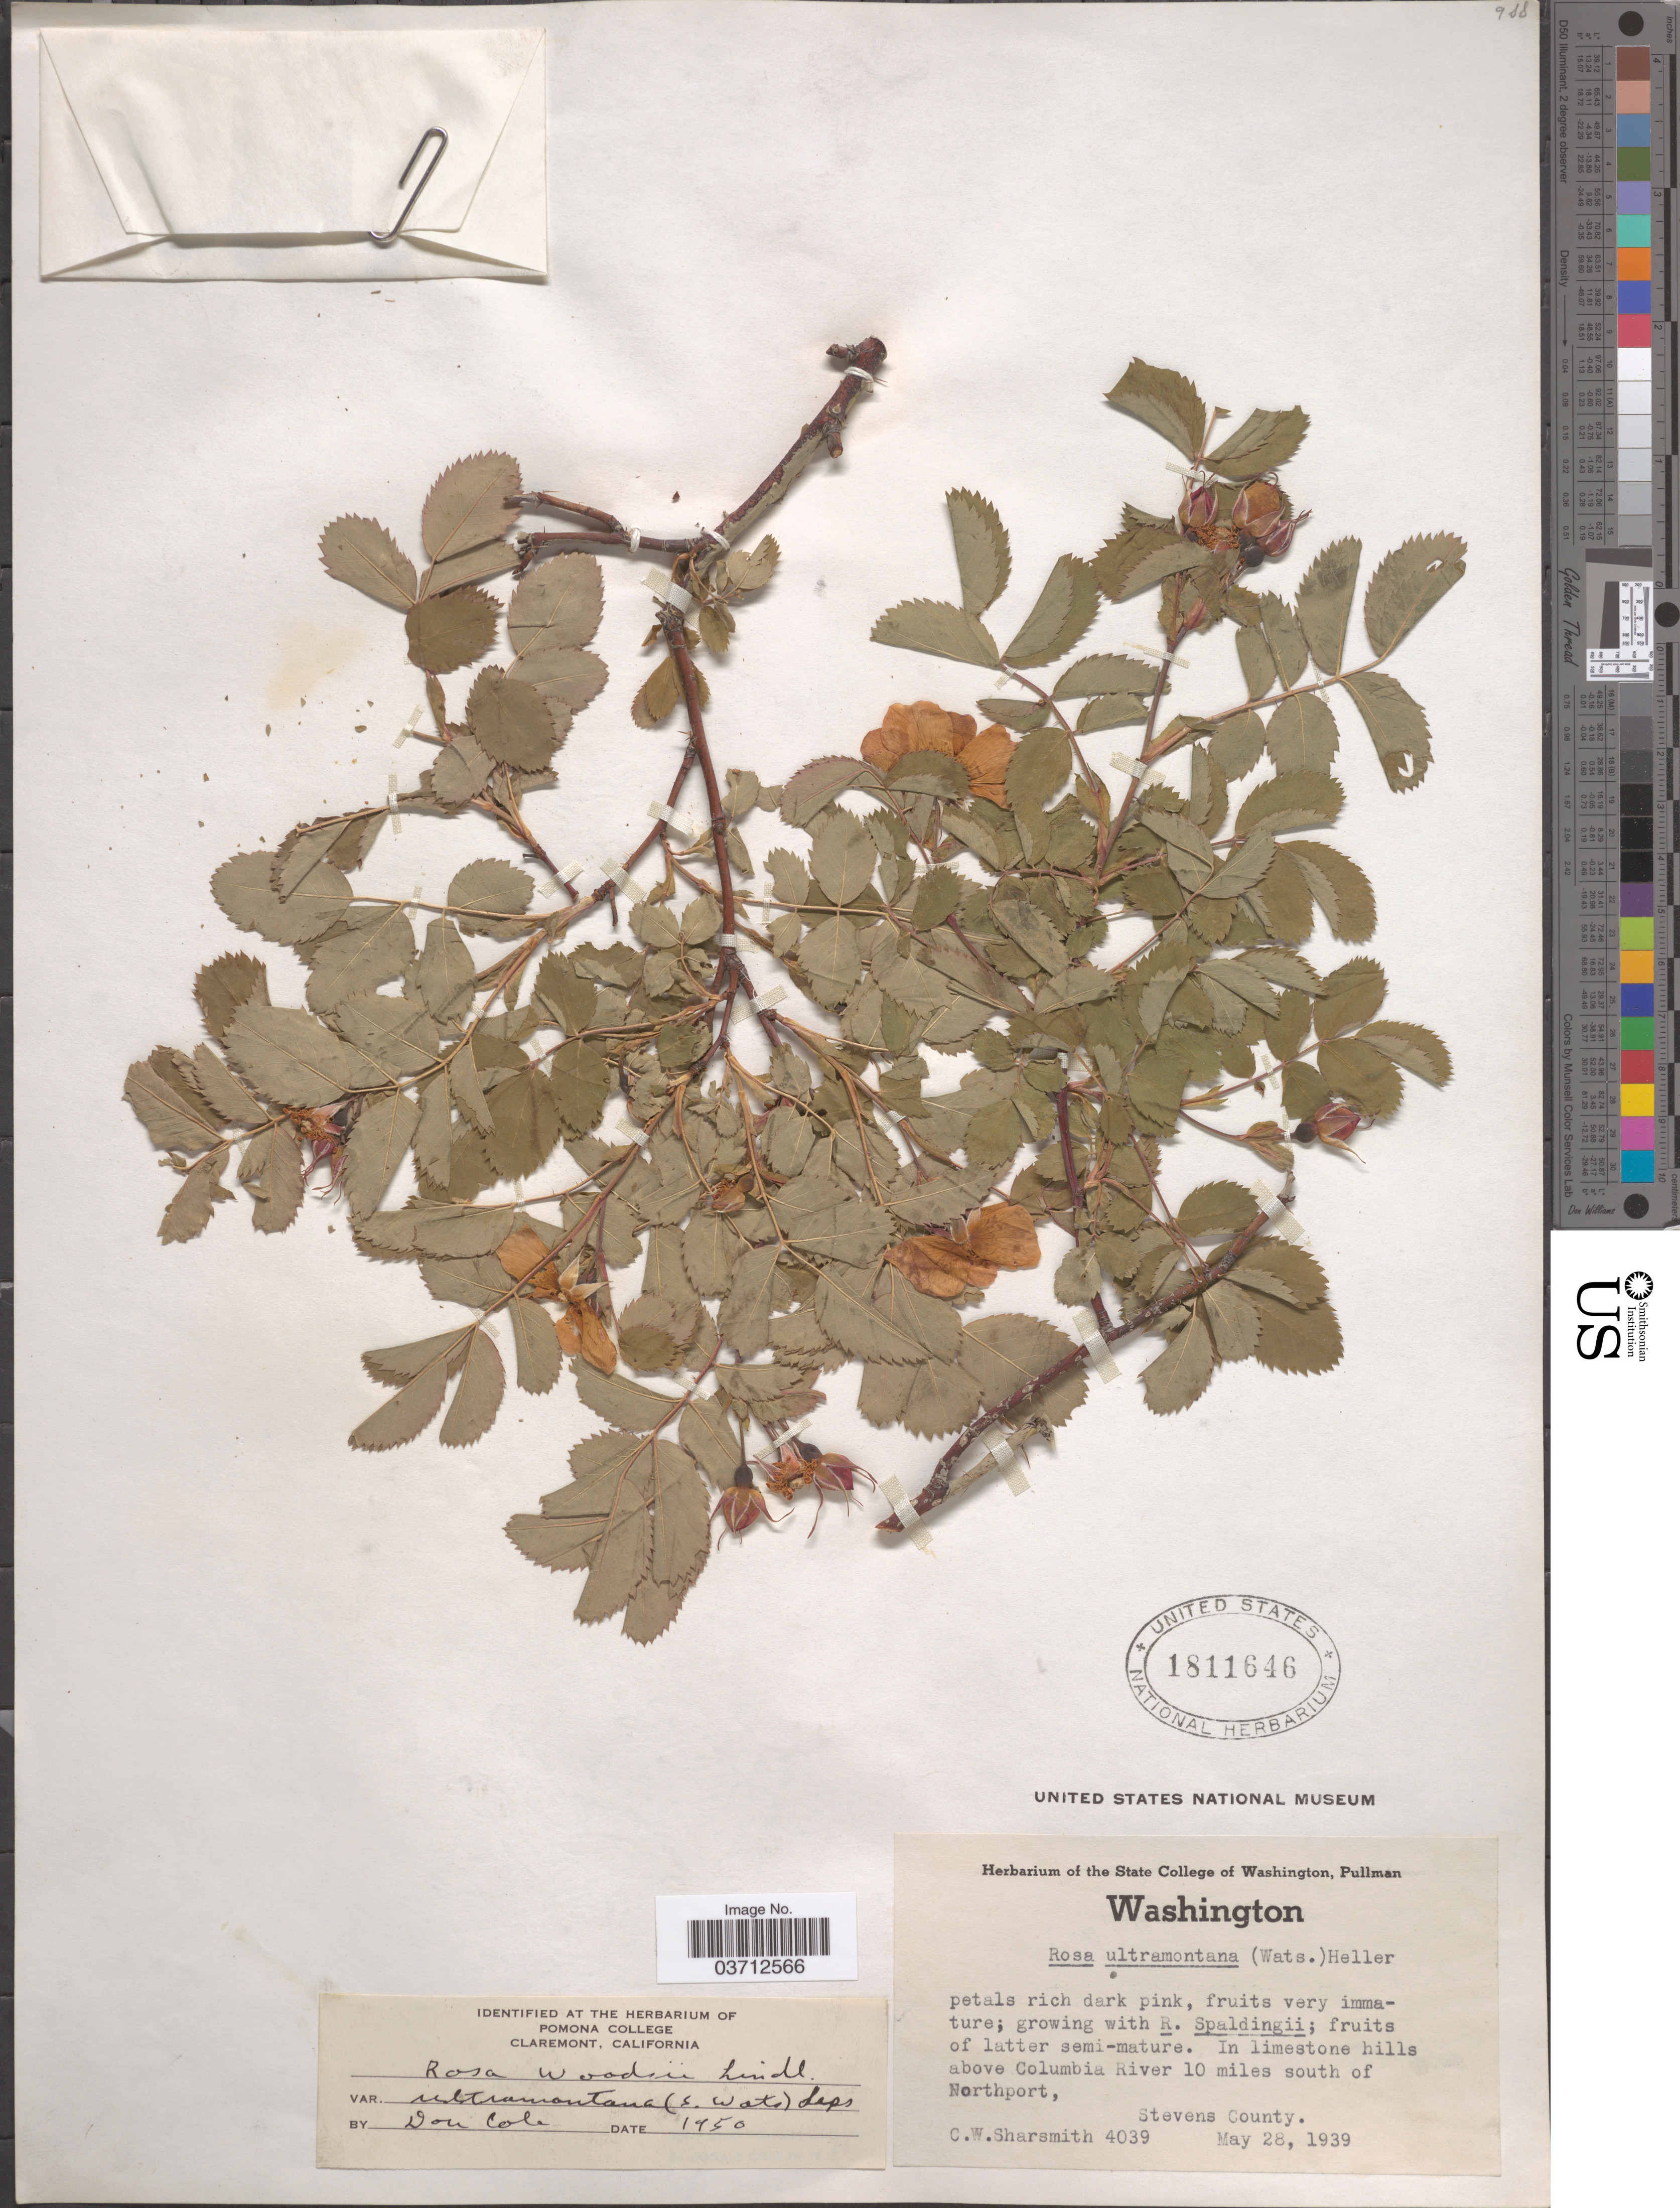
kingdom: Plantae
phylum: Tracheophyta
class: Magnoliopsida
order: Rosales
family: Rosaceae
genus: Rosa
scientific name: Rosa woodsii var. ultramontana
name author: Lindl.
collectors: C. Sharsmith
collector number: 4039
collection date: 1939-05-28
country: United States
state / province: Washington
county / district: Stevens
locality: In limestone hills above Columbia River 10 miles south of Northport, Stevens County.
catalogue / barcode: US 1811646